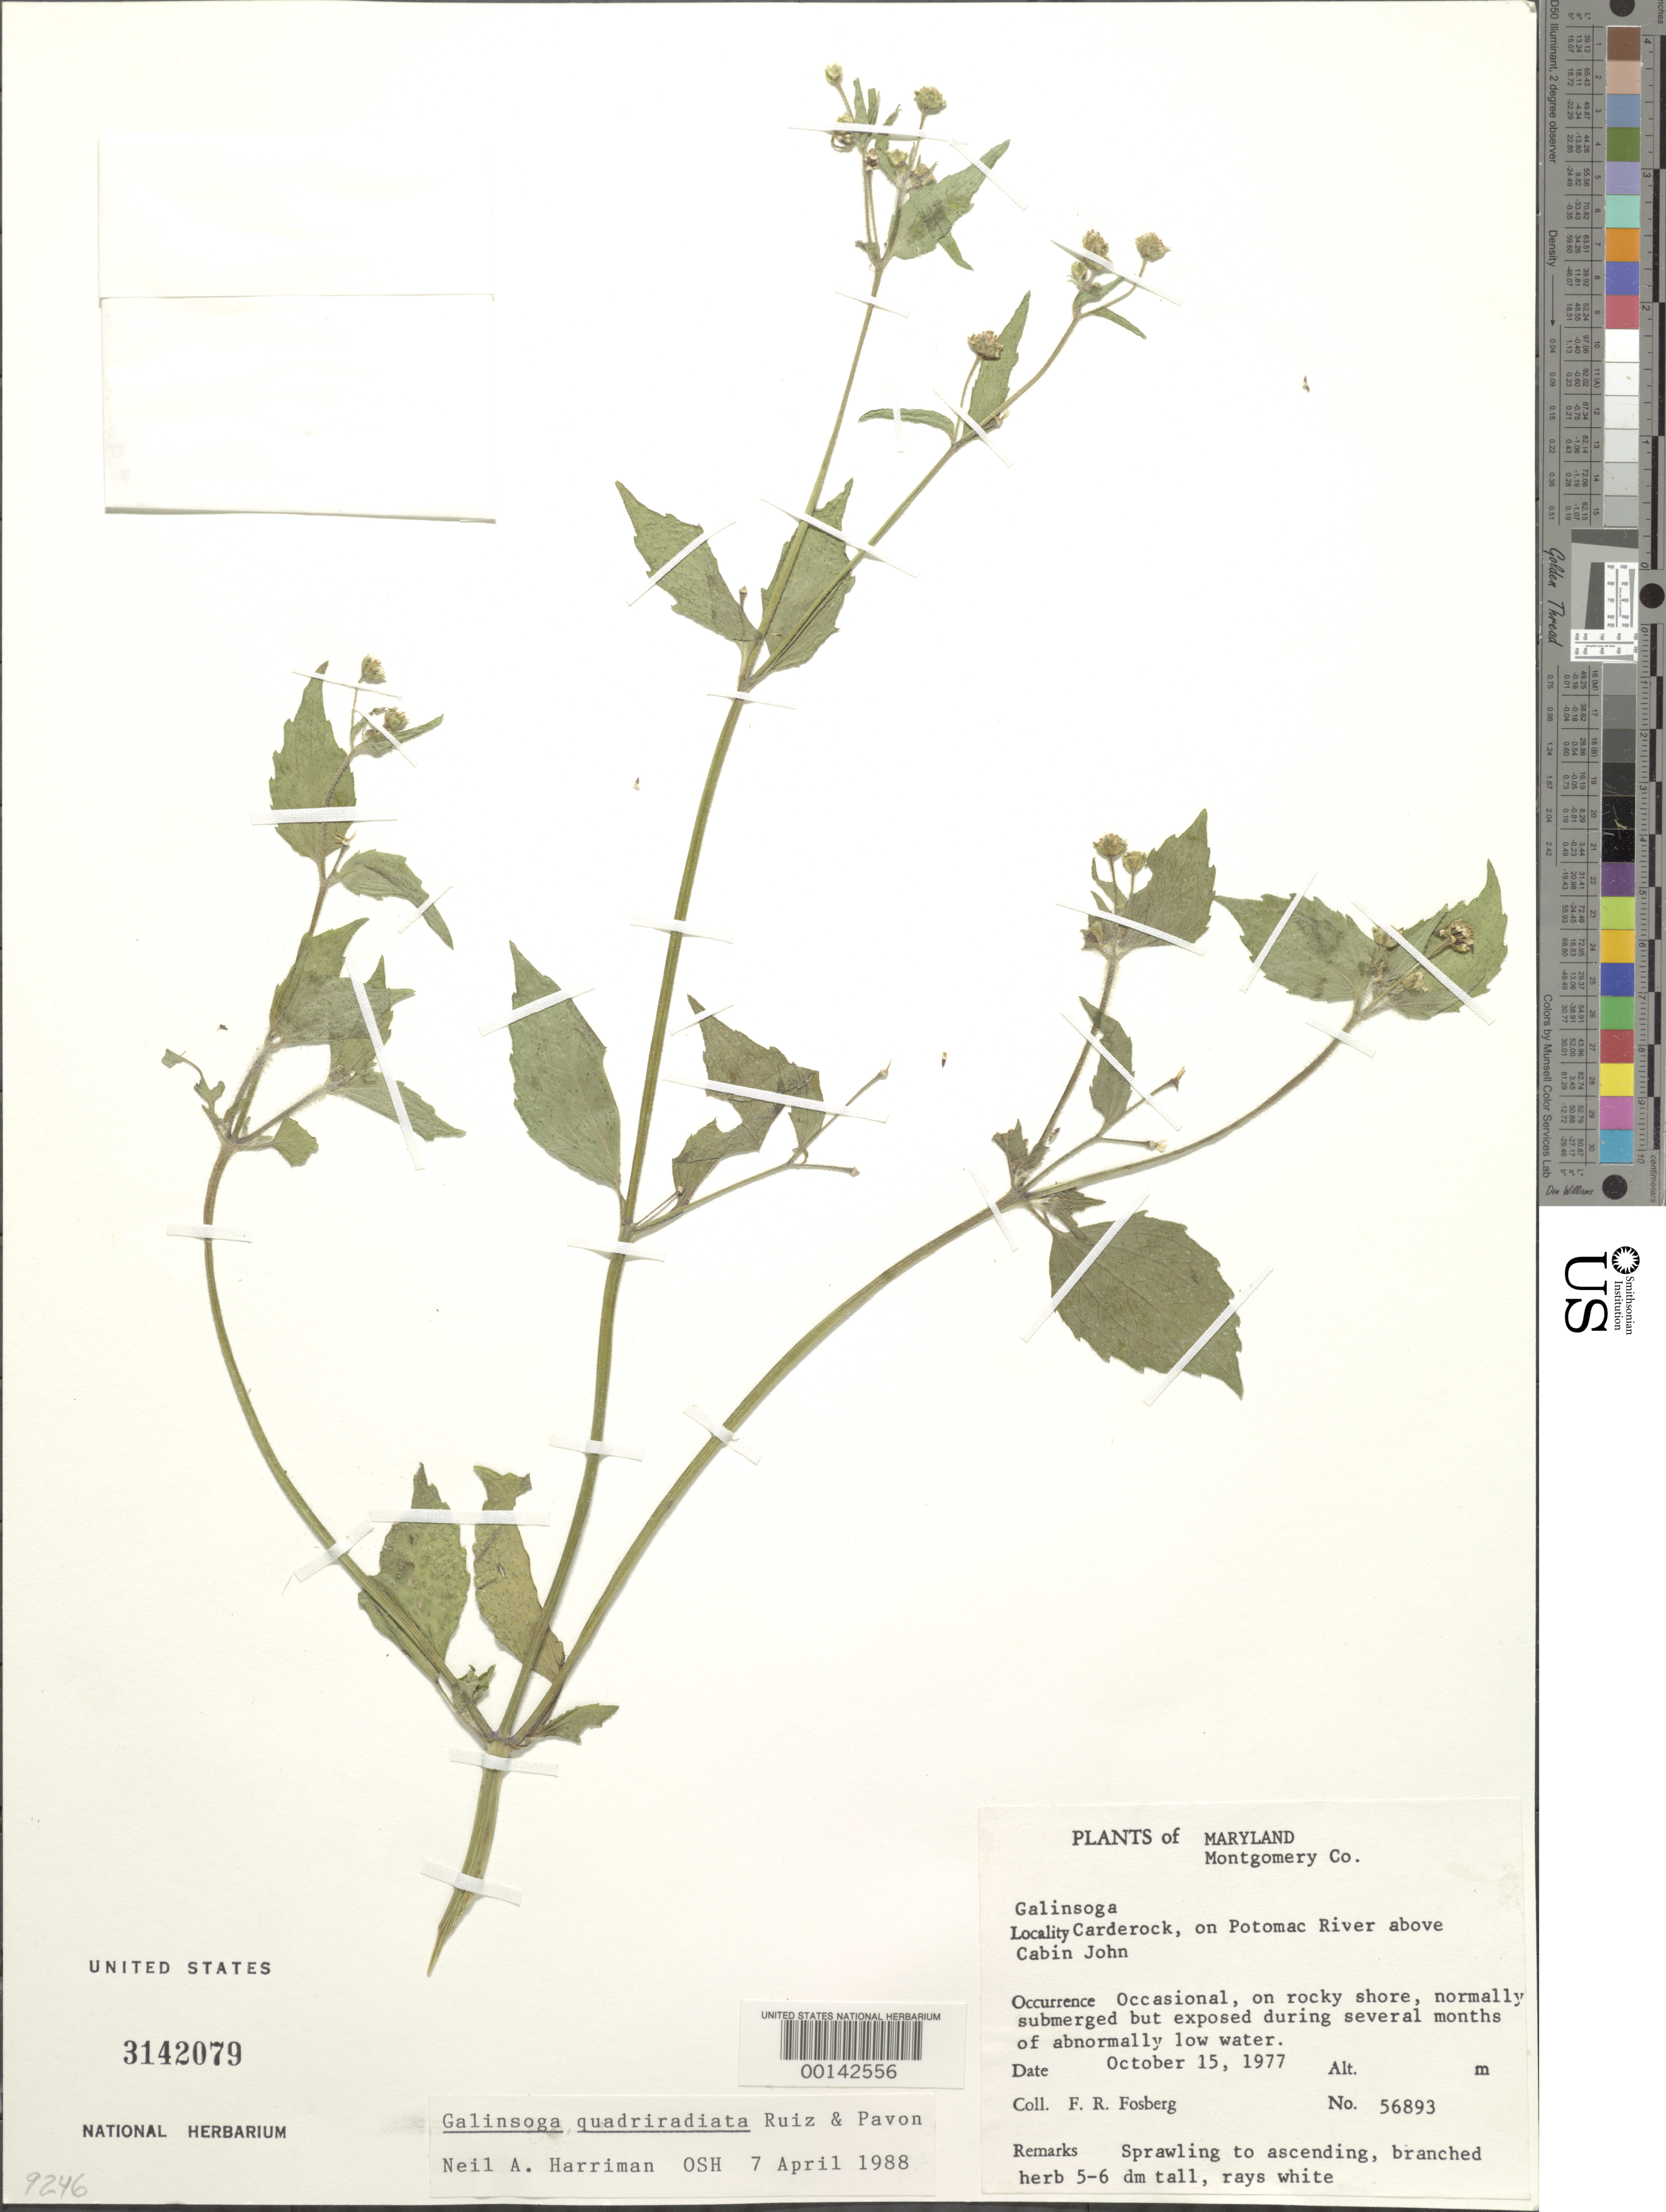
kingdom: Plantae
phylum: Tracheophyta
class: Magnoliopsida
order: Asterales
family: Asteraceae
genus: Galinsoga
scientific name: Galinsoga quadriradiata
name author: Ruiz & Pav.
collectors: F. R. Fosberg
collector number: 56893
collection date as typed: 15 Oct 1977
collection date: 1977-10-15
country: United States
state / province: Maryland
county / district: Montgomery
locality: Carderock, on Potomac River above Cabin John C. & O. Canal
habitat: Rocky shore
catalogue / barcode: US 3142079